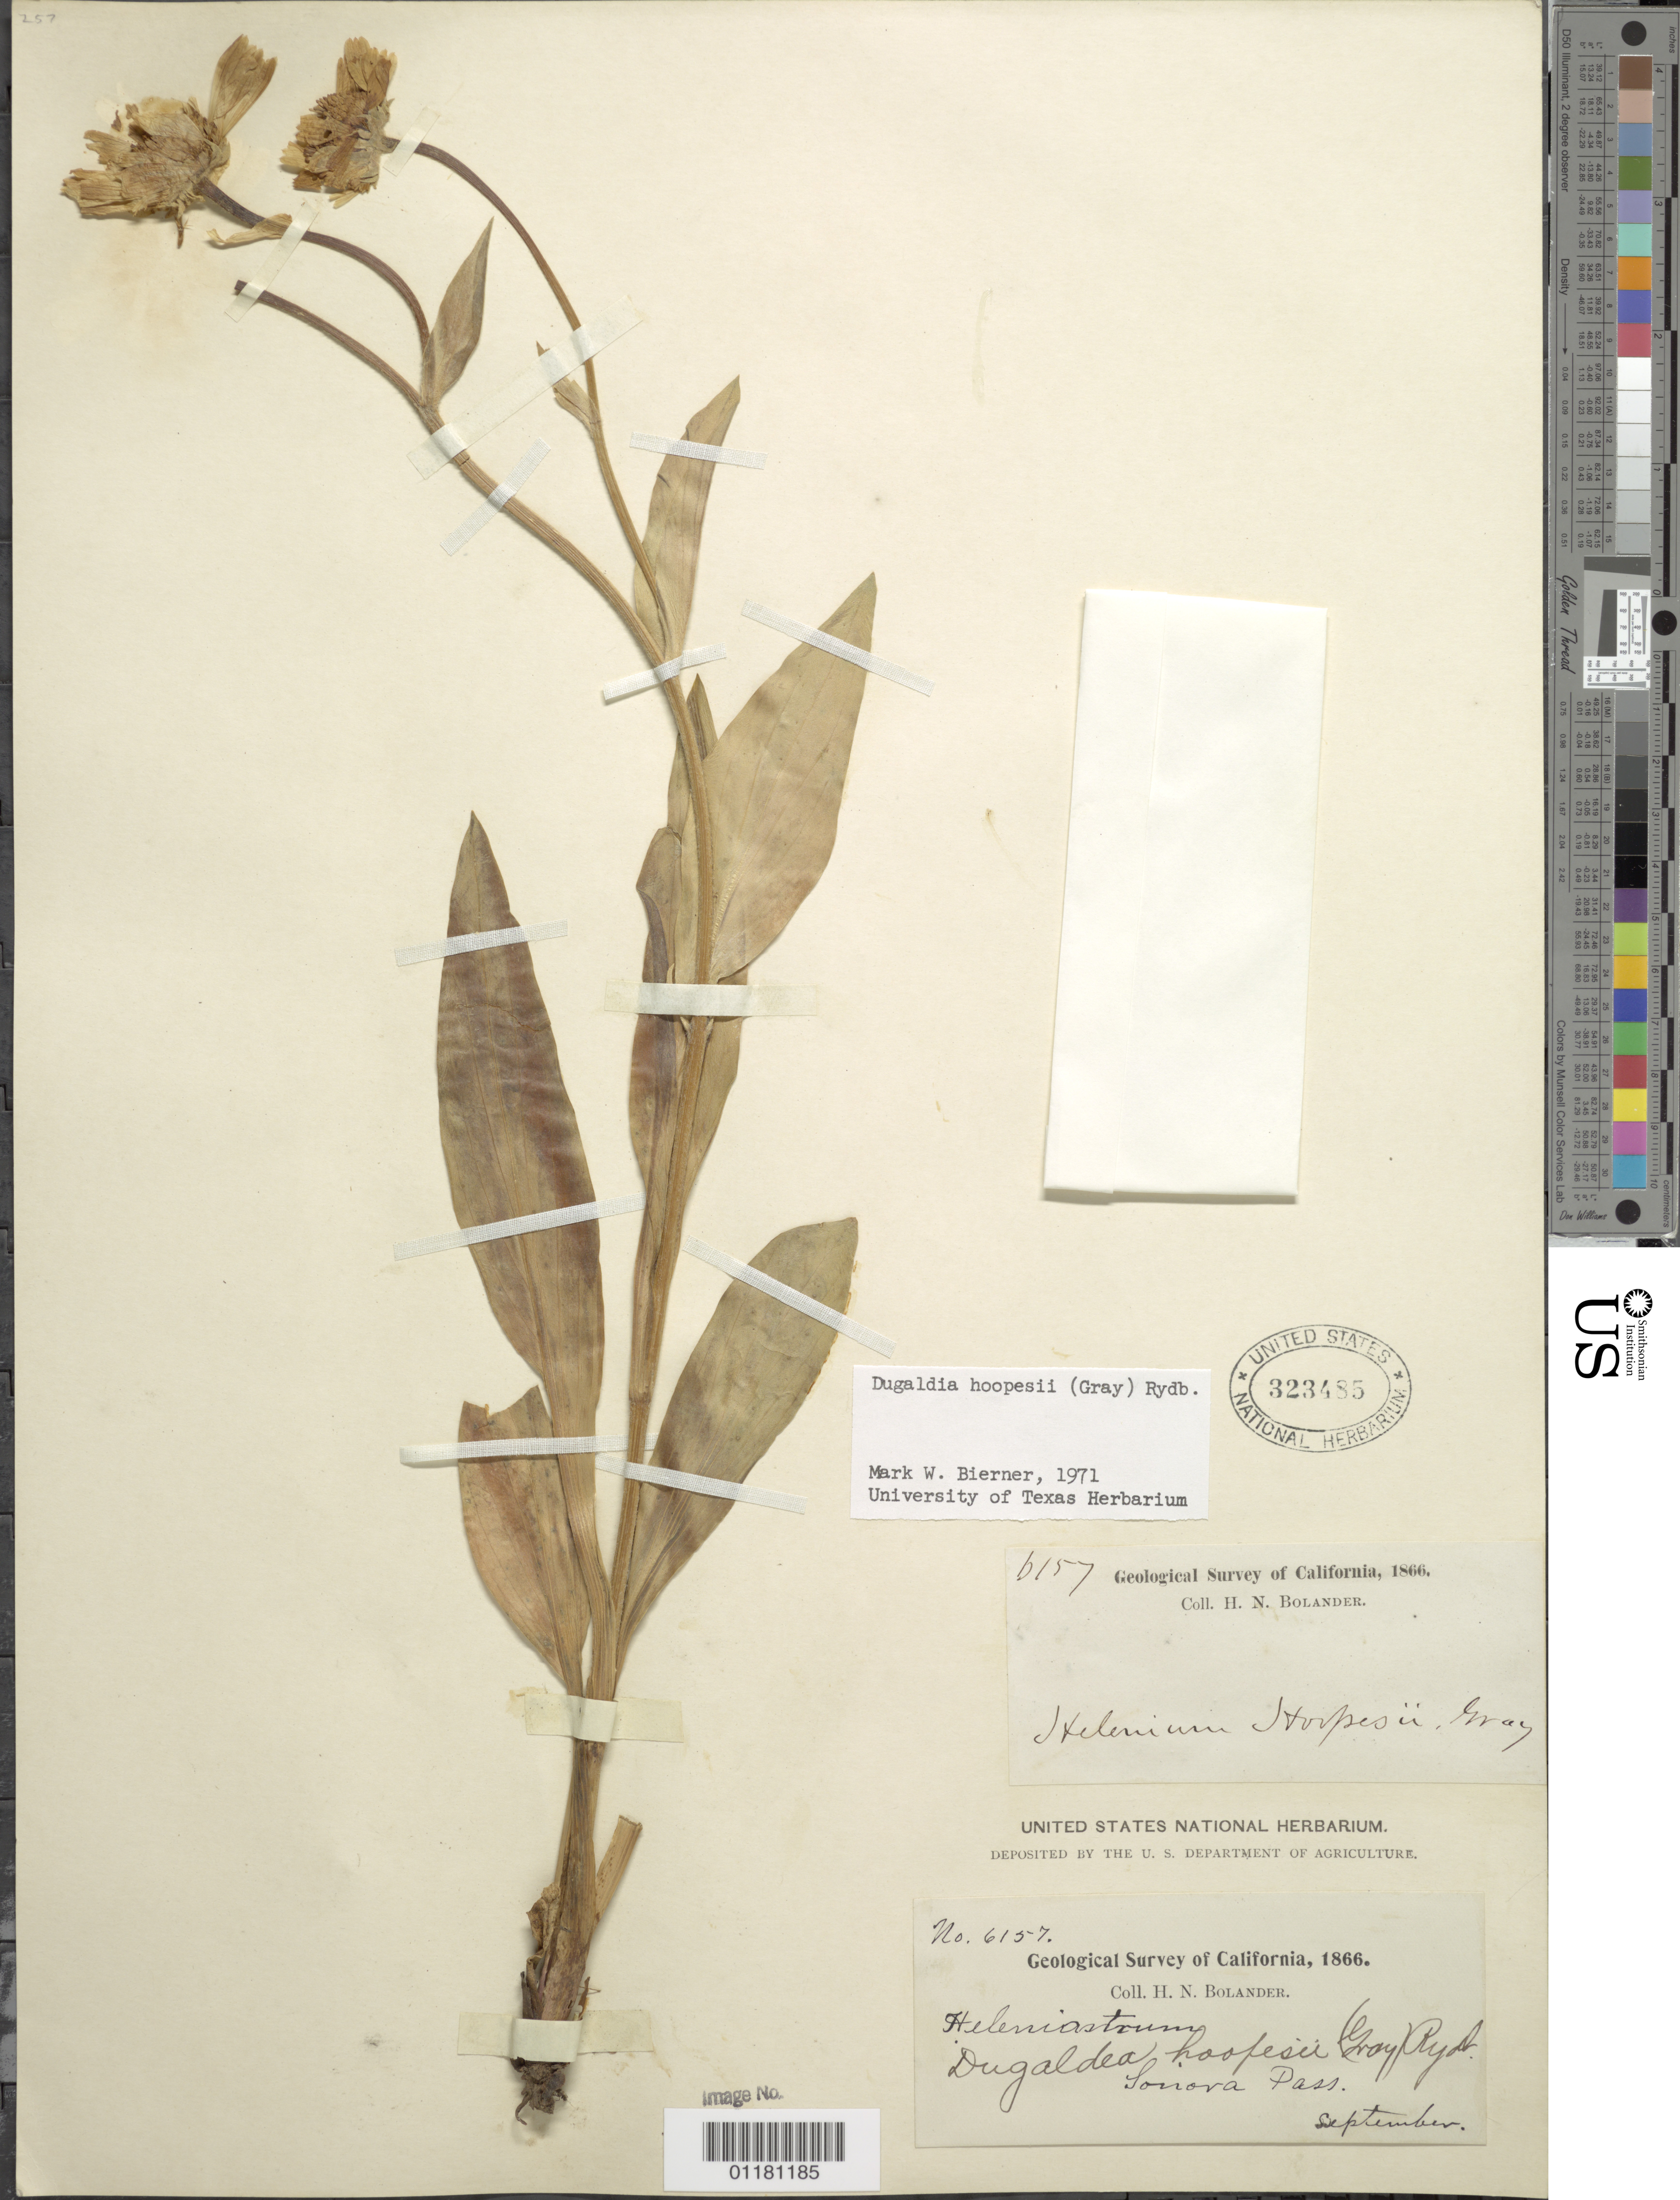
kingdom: Plantae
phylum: Tracheophyta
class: Magnoliopsida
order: Asterales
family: Asteraceae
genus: Dugaldia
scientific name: Dugaldia hoopesii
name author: (A. Gray) Rydb.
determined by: Bierner, M. W.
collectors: H. Bolander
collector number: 6157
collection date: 1866-09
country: United States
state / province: California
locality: Sonora Pass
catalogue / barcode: US 323485